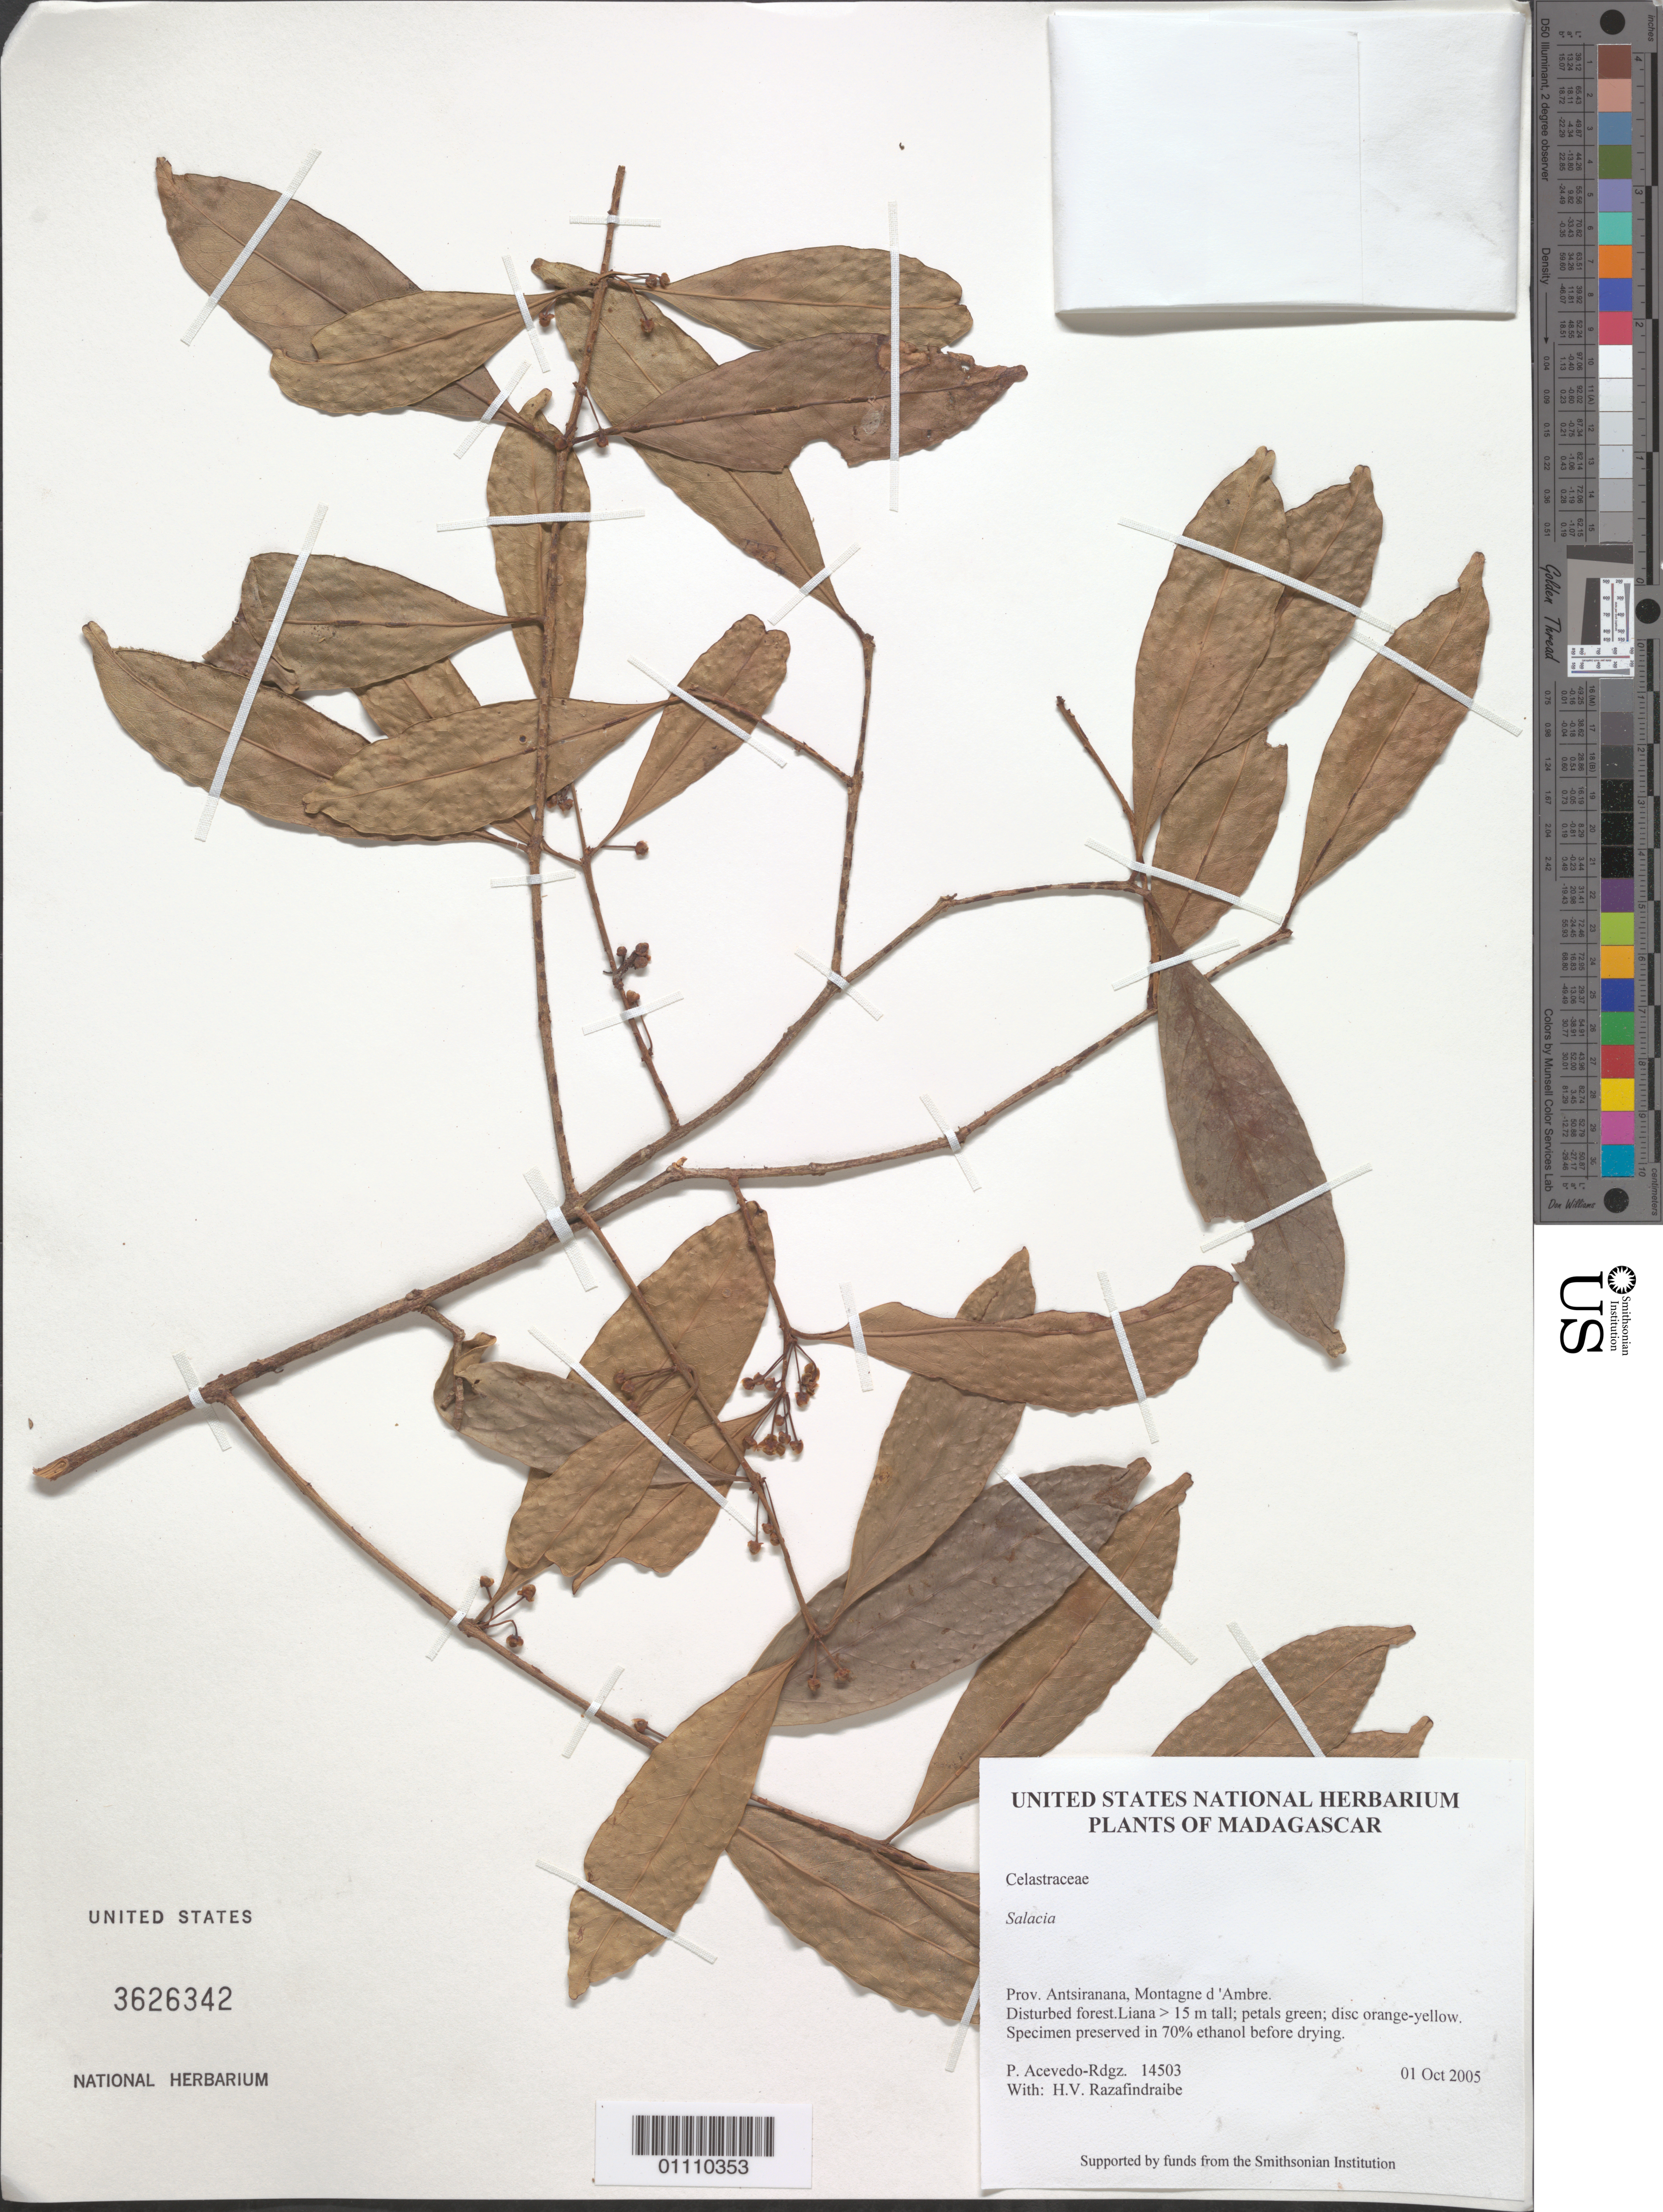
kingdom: Plantae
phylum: Tracheophyta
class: Magnoliopsida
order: Celastrales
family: Celastraceae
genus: Salacia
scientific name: Salacia sp.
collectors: P. Acevedo-Rodr. & H. Razafindraibe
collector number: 14503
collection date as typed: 01 Oct 2005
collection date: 2005-10-01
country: Madagascar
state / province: Diana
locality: Prov. Antsiranana, Montagne d 'Ambre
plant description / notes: US, MO, K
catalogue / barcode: US 3626342